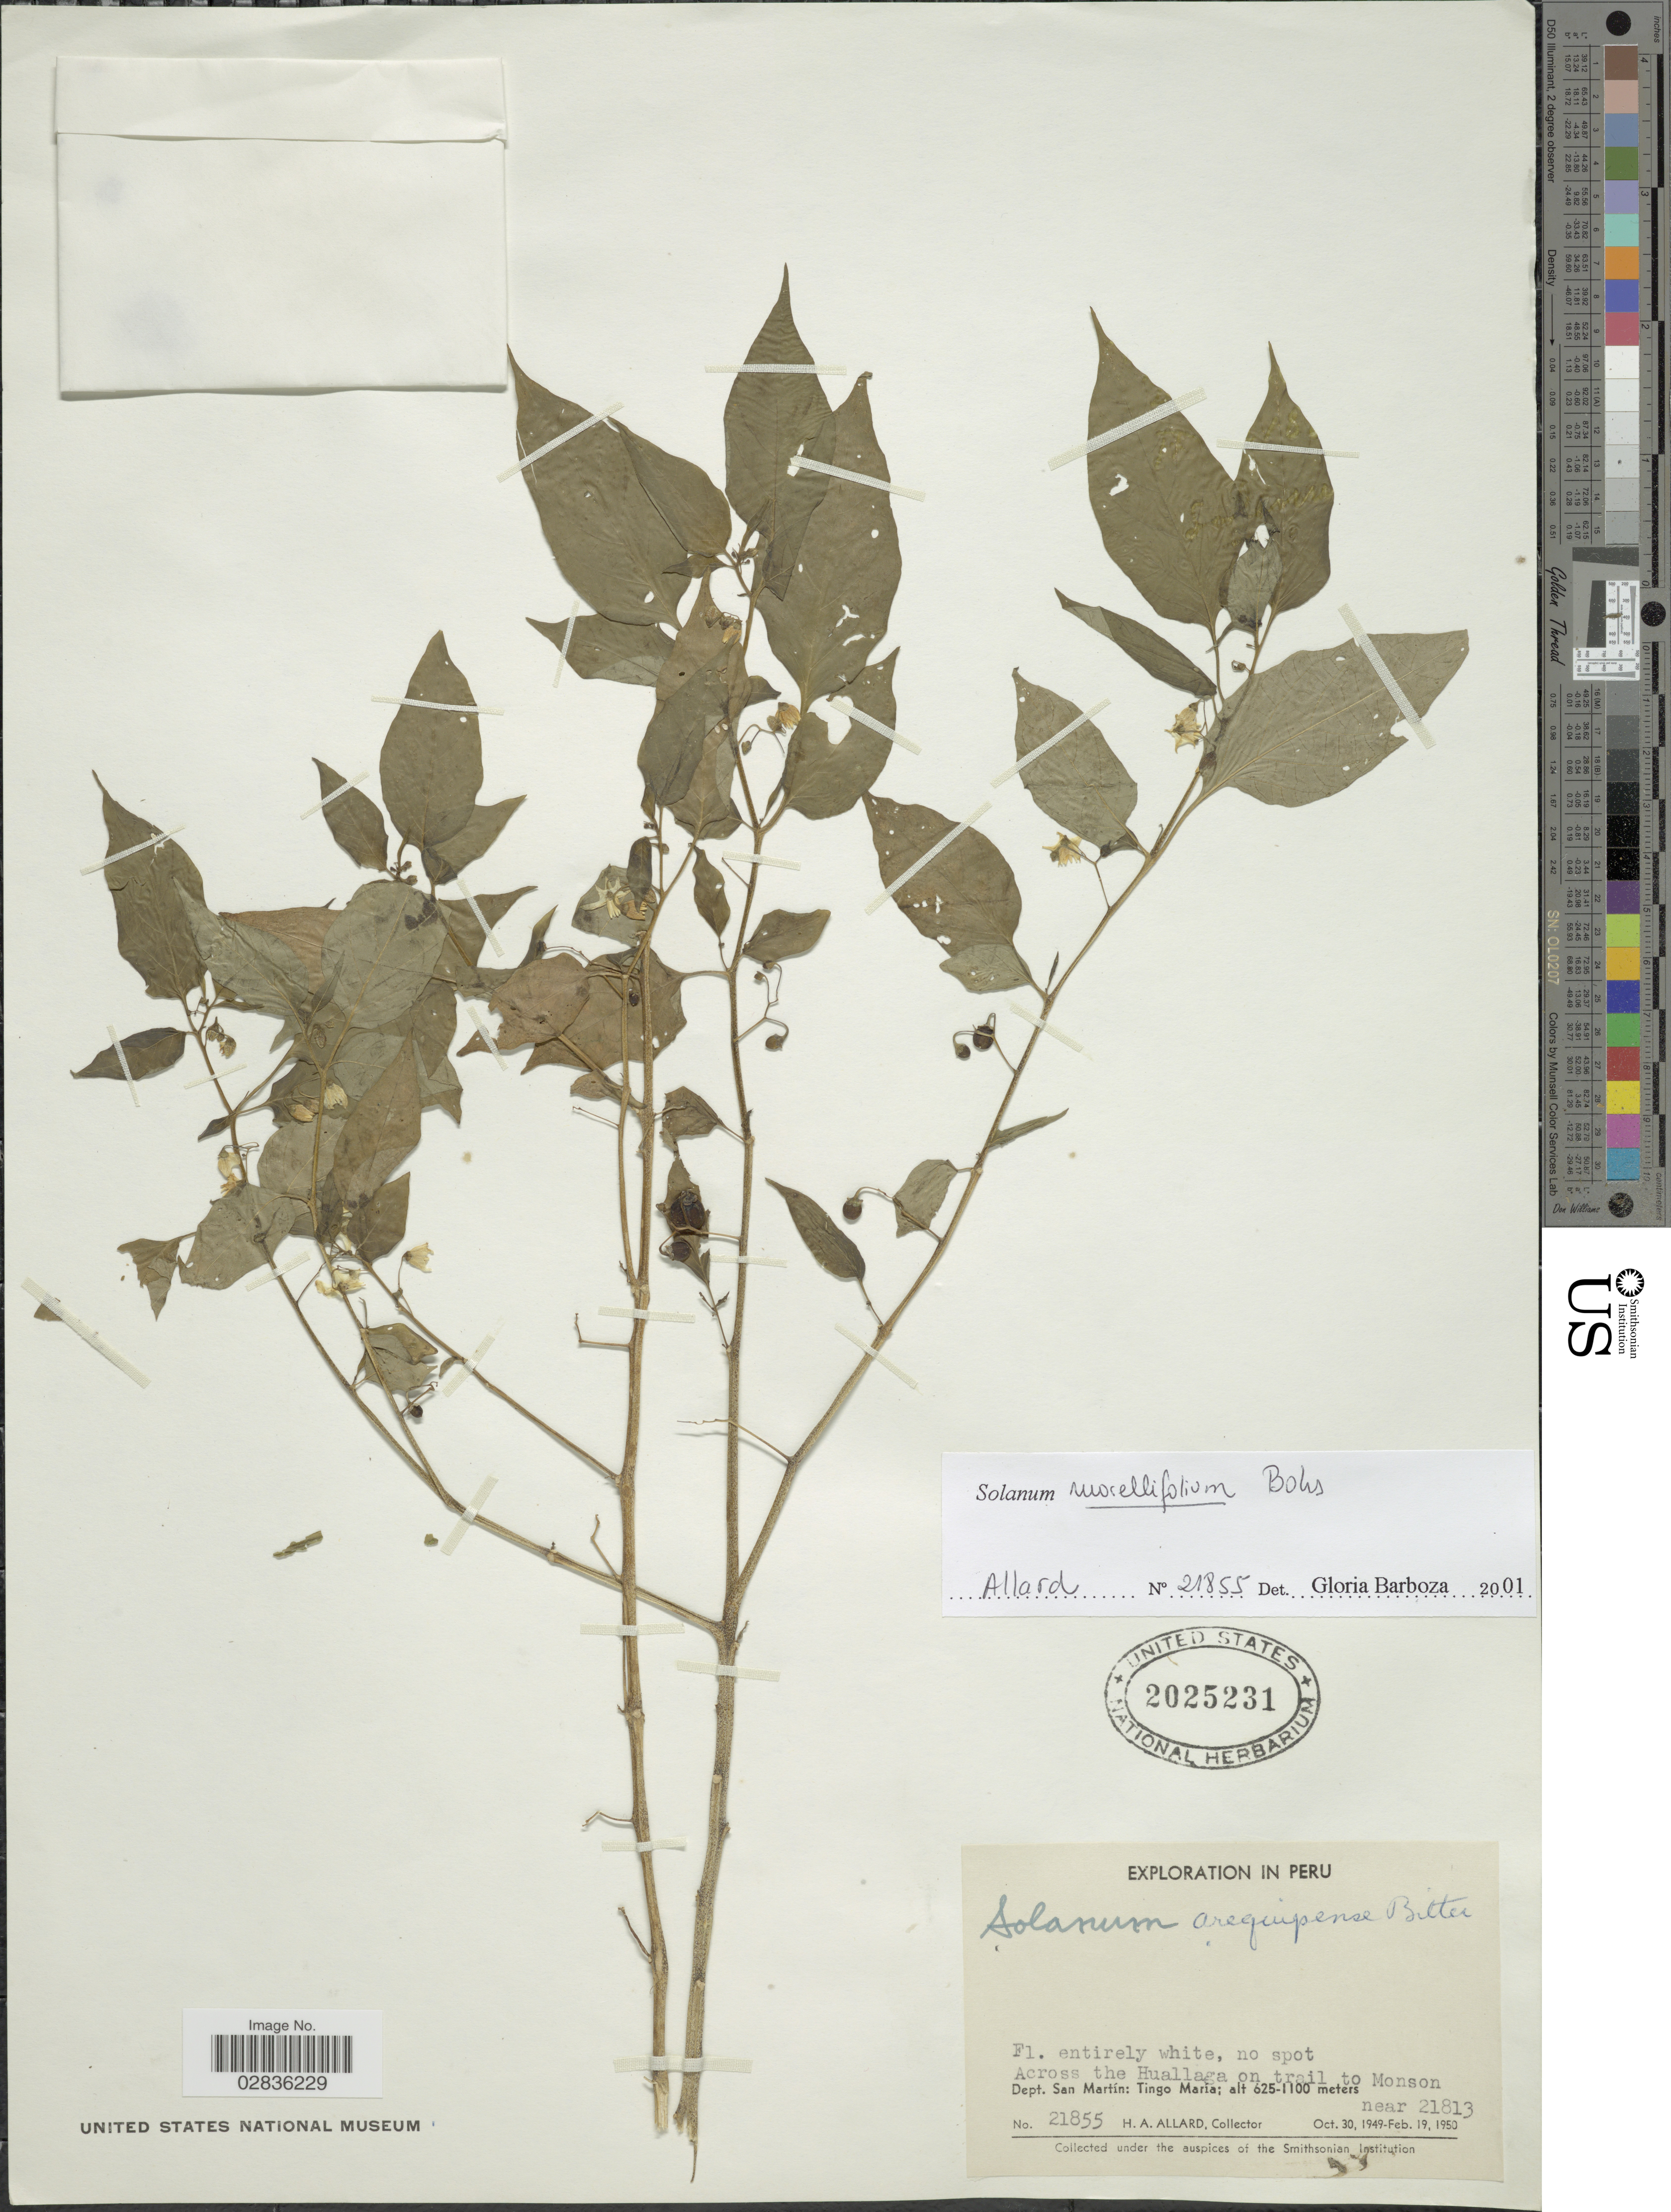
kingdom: Plantae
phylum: Tracheophyta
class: Magnoliopsida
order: Solanales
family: Solanaceae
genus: Solanum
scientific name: Solanum morellifolium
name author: Bohs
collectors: H. A. Allard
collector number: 21855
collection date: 1949-10-30/1950-02-19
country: Peru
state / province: San Martín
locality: Across the Huallaga on trail to Monson near 21813. Dept. San Martín: Tingo María.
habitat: across the river on trail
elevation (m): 625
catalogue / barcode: US 2025231